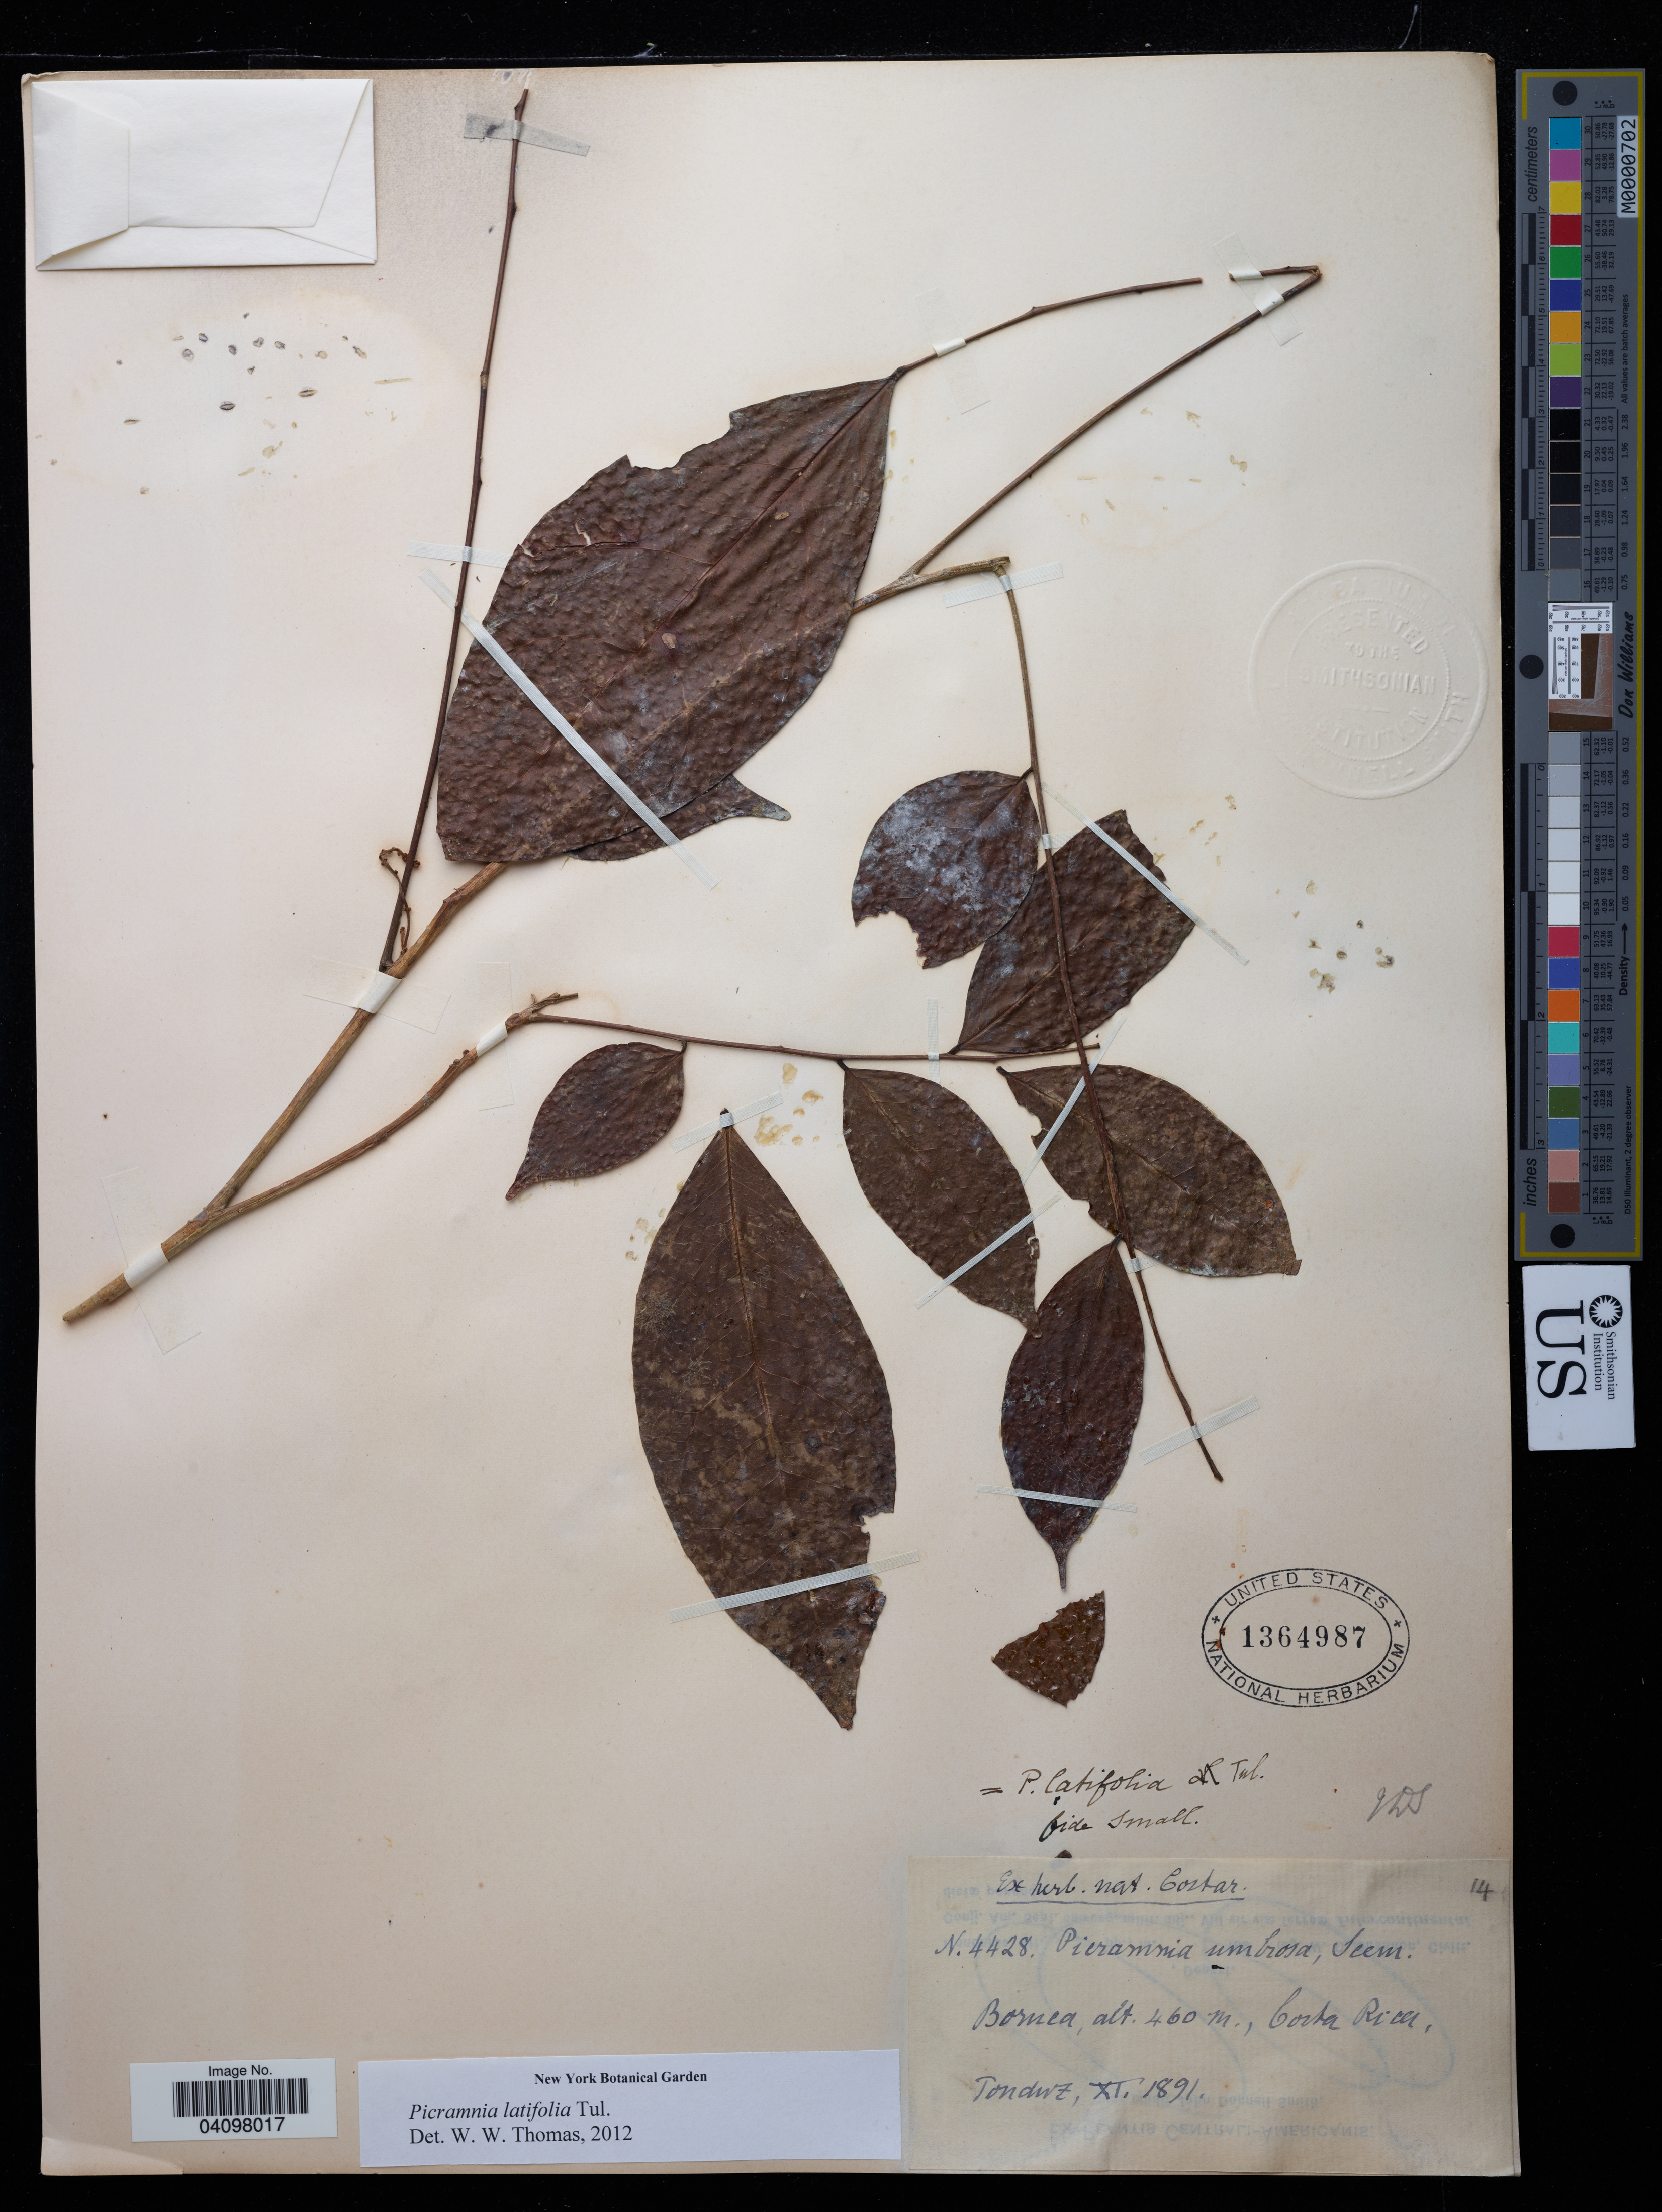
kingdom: Plantae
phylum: Tracheophyta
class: Magnoliopsida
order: Picramniales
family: Picramniaceae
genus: Picramnia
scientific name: Picramnia latifolia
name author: Tul.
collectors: Tonduz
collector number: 4428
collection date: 1891-11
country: Costa Rica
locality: Bornea.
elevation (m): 460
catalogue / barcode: US 1364987